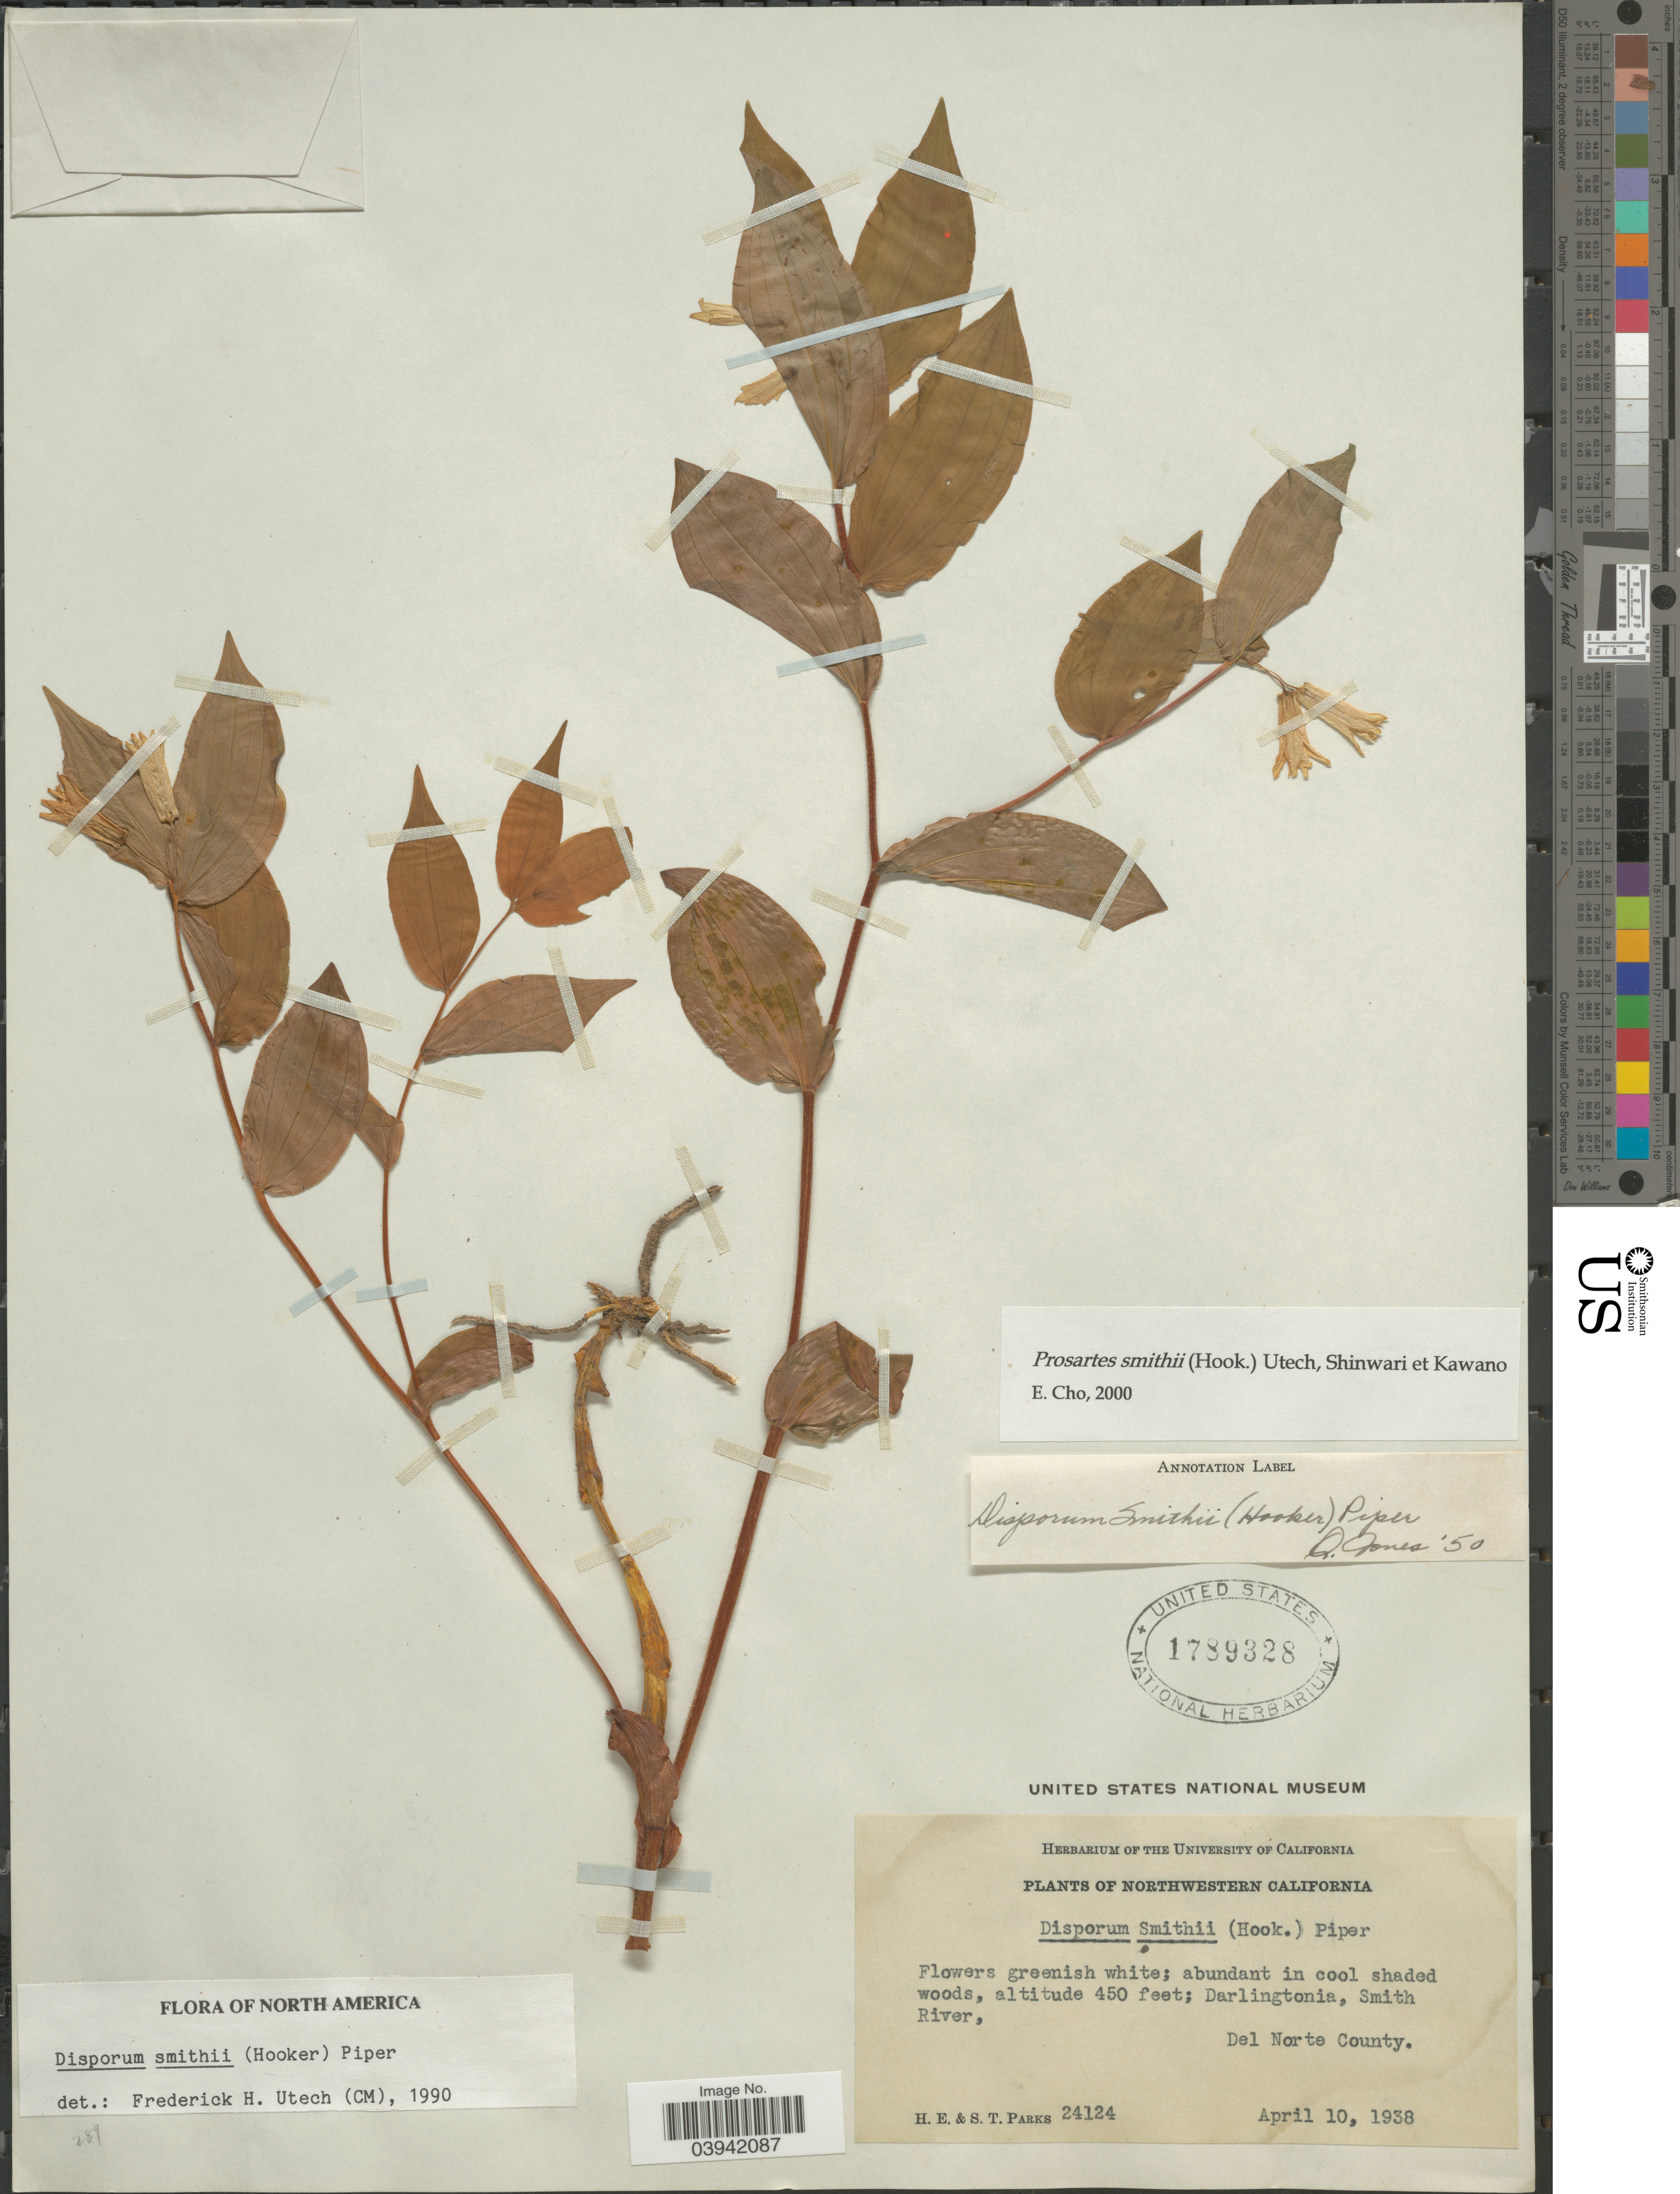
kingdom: Plantae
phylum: Tracheophyta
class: Liliopsida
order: Liliales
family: Liliaceae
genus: Prosartes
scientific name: Prosartes smithii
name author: (Hook.) Utech et al.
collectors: H. E. Parks & S. Parks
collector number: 24124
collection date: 1938-04-10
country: United States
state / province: California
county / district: Del Norte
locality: Northwestern California. Darlingtonia, Smith River, Del Norte County.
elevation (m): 137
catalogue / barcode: US 1789328